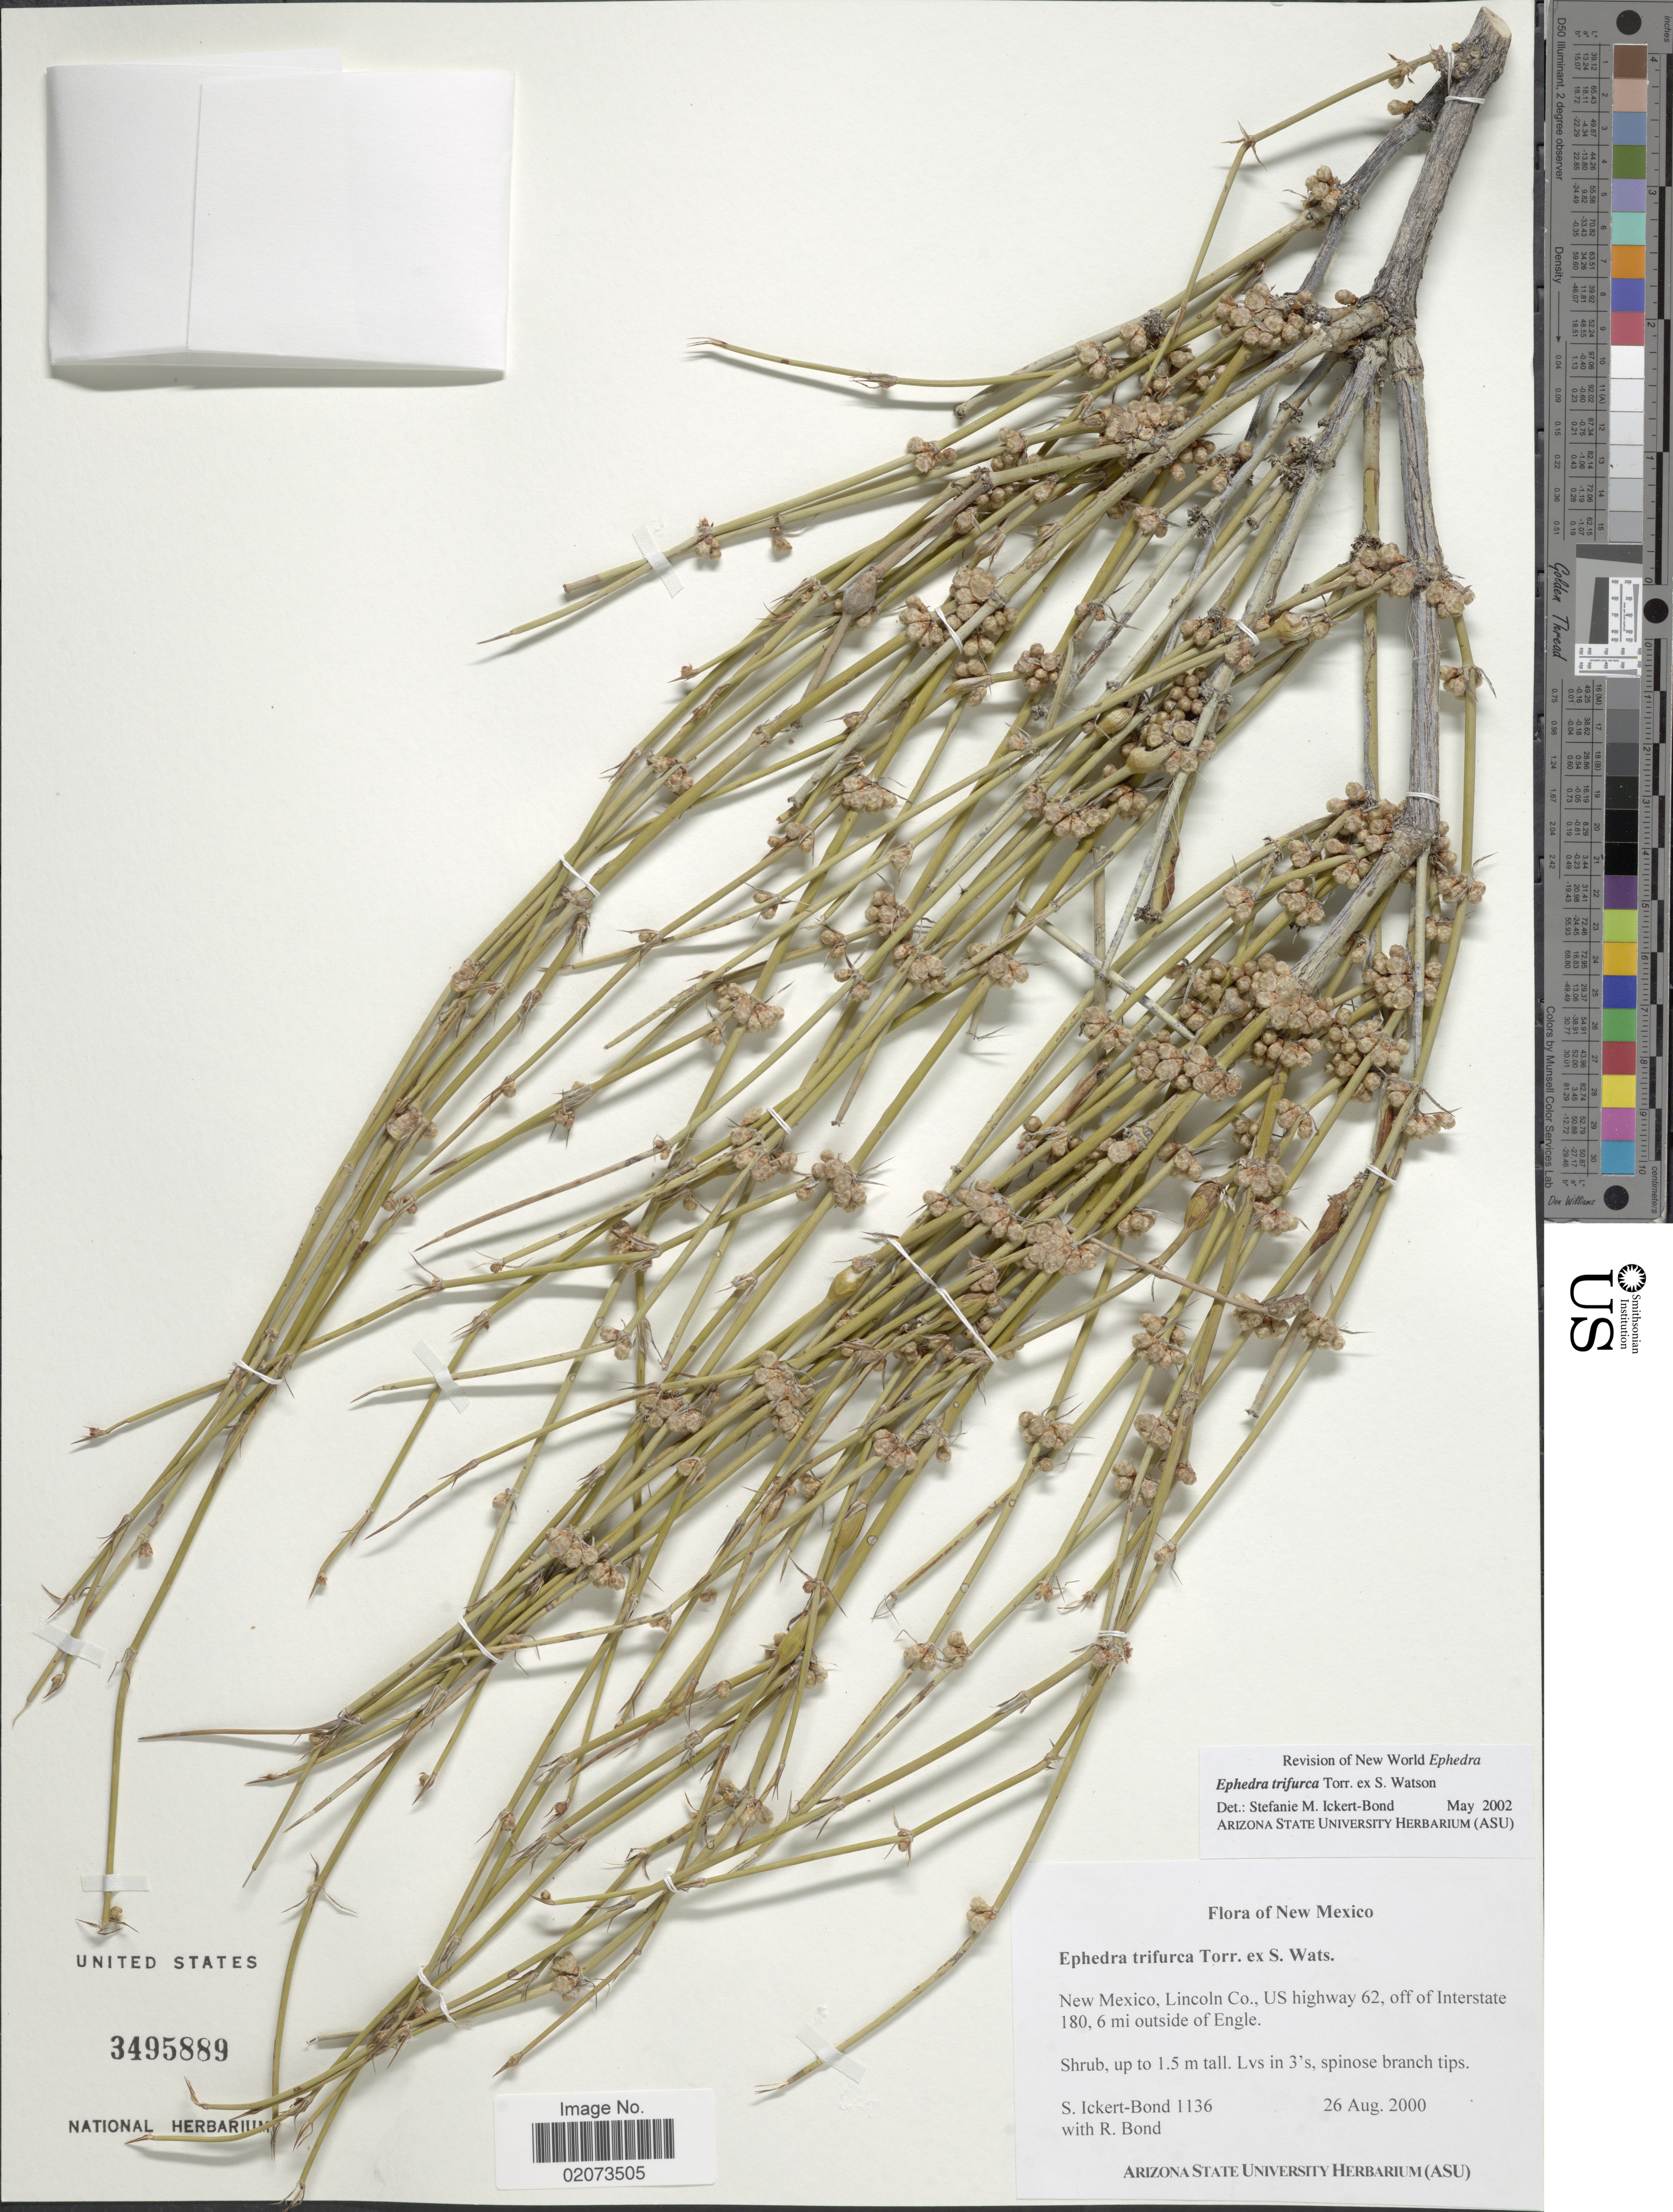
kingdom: Plantae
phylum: Tracheophyta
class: Gnetopsida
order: Ephedrales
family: Ephedraceae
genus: Ephedra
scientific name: Ephedra trifurca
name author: Torr. ex S. Watson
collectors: S. Ickert-Bond & R. Bond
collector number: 1136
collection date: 2000-08-26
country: United States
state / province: New Mexico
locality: Lincoln Co., US highway 62, off of Interstate 180, 6 mi outisde of Engle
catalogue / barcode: US 3495889